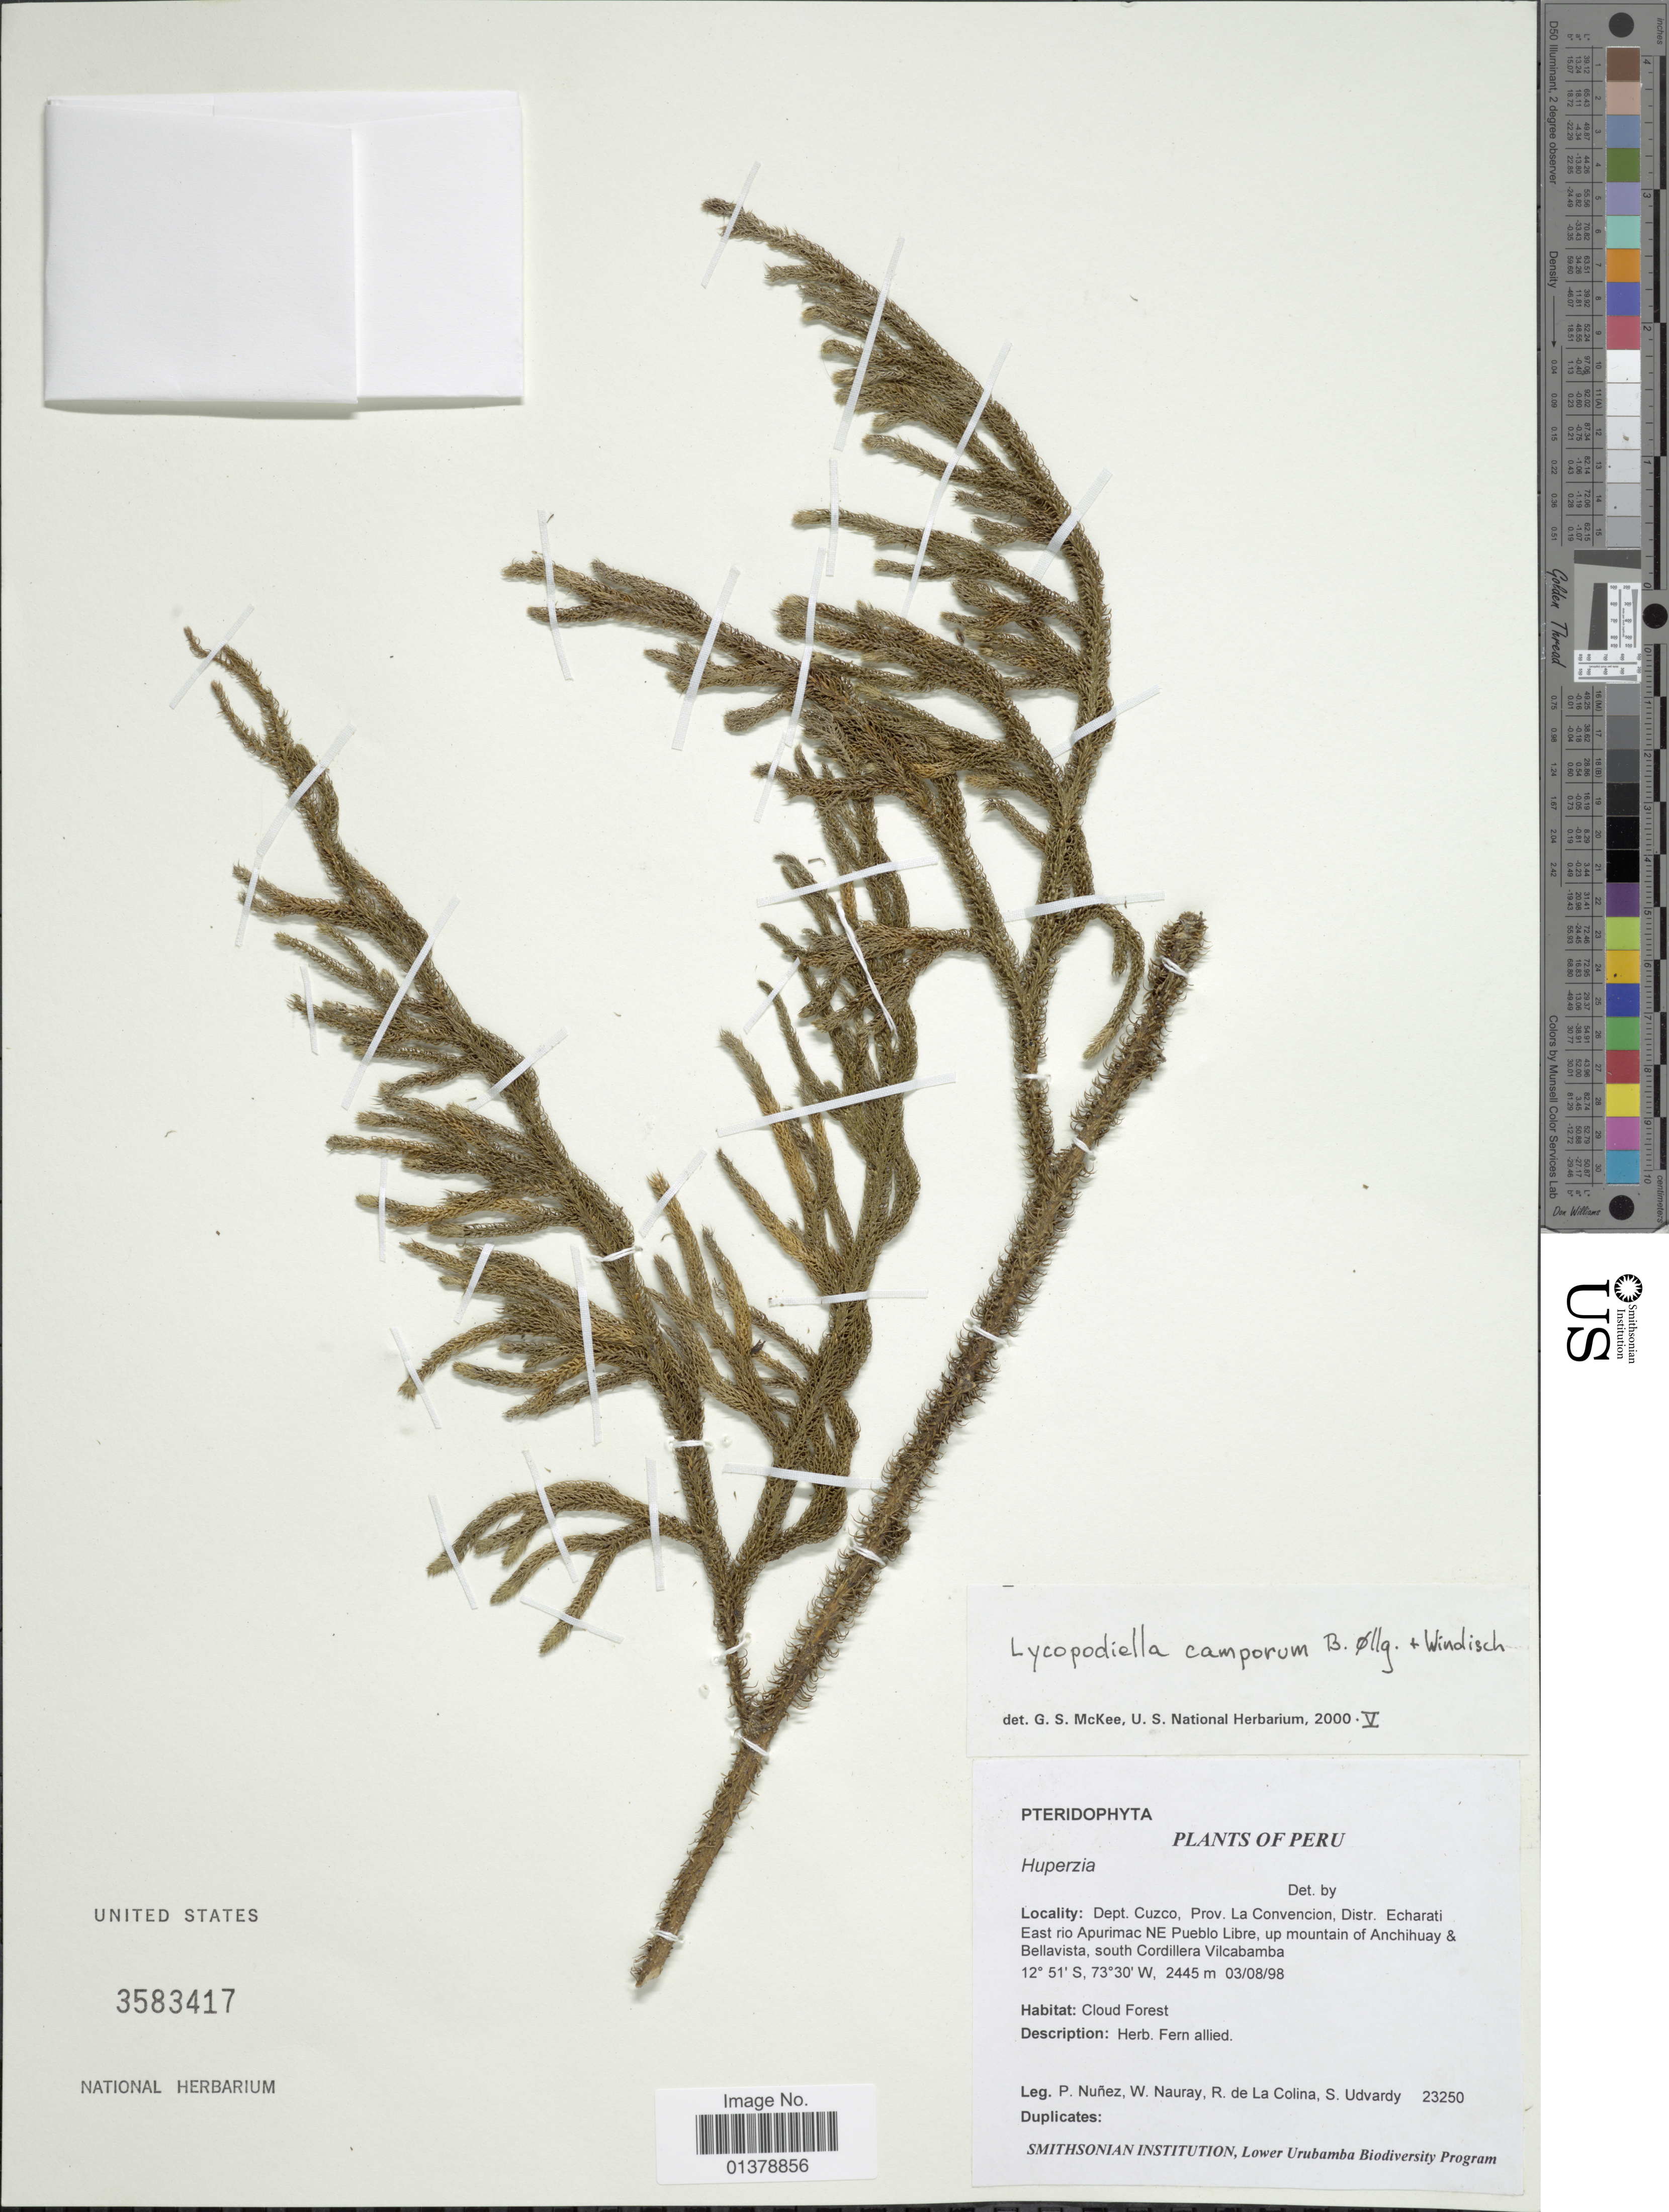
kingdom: Plantae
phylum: Tracheophyta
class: Lycopodiopsida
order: Lycopodiales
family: Lycopodiaceae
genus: Palhinhaea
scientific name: Palhinhaea camporum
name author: (B. Øllg. & P.G. Windisch) Holub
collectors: P. Nuñez V., W. Nauray & R. de La Colina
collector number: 23250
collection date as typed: Transcribed d/m/y: 3/8/98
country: Peru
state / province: Cusco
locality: Prov. La Convencion, Distr. Echarati East rio Apurimac NE Pueblo Libre, up mountain of Anchihuay & Bellavista, south cordillera Vilcabamba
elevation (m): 2445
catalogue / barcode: US 3583417